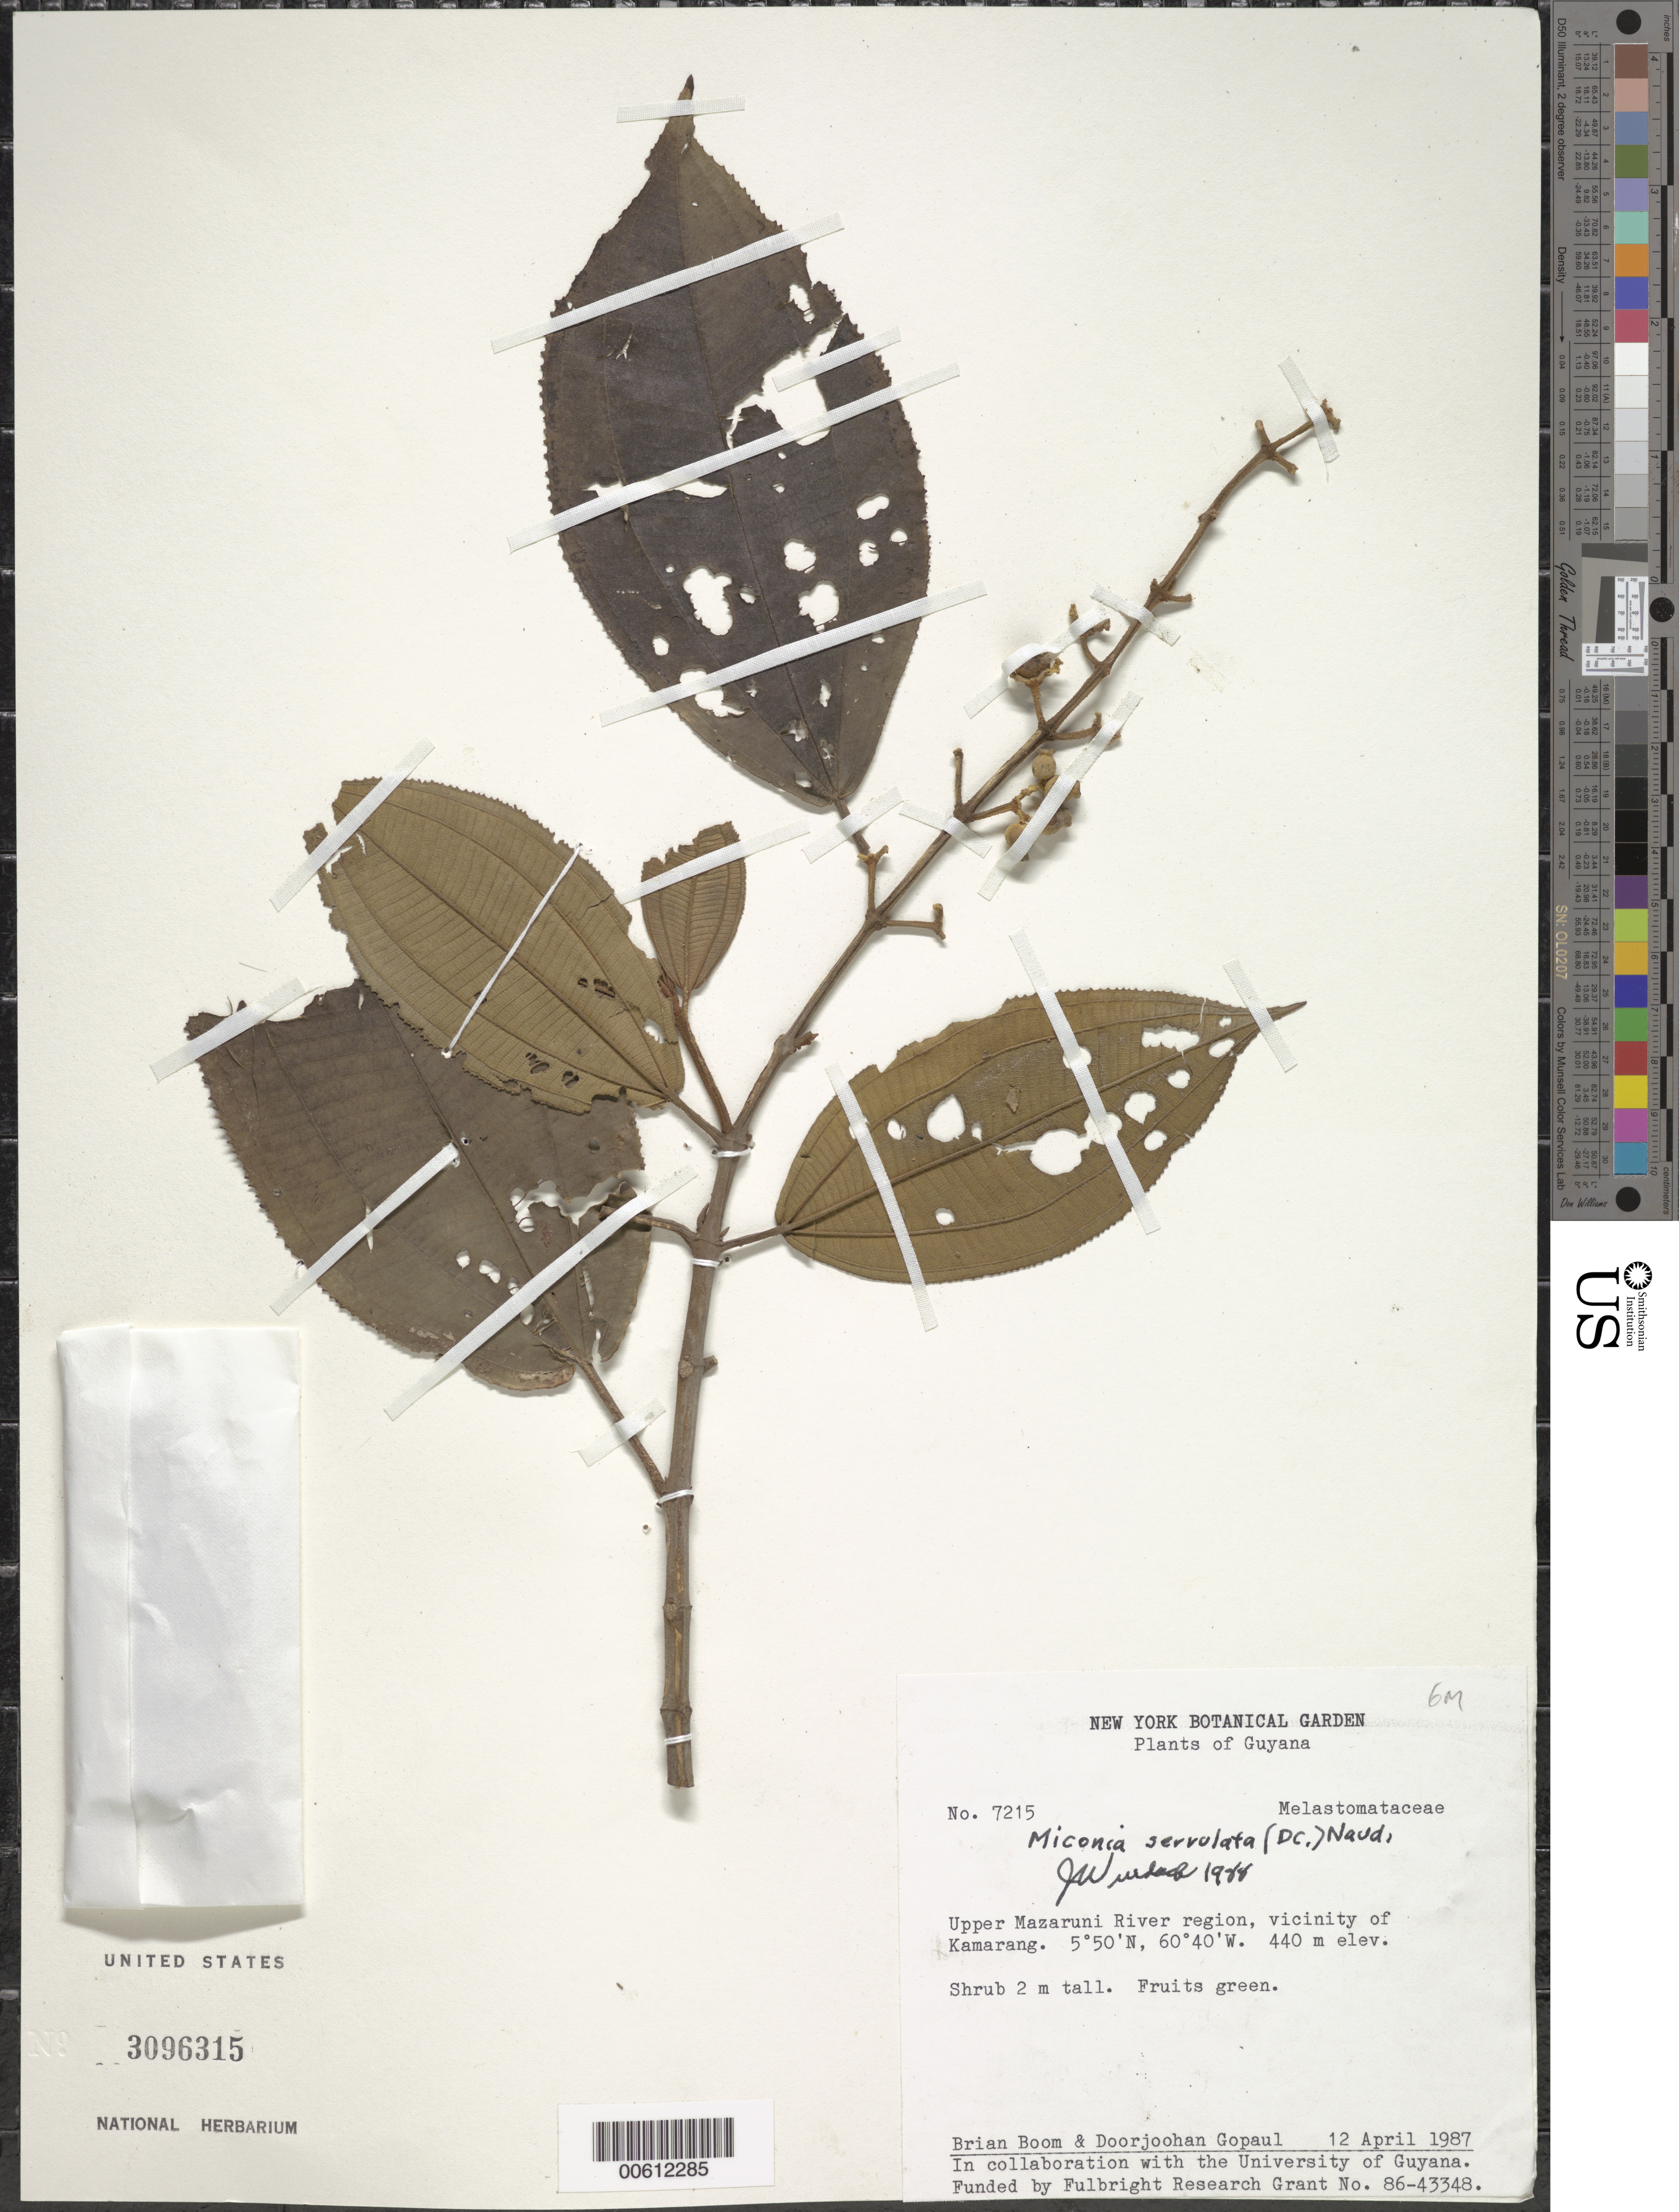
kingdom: Plantae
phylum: Tracheophyta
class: Magnoliopsida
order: Myrtales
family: Melastomataceae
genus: Miconia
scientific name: Miconia serrulata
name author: (DC.) Naudin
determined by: Wurdack, John J., (US), US (UNITED STATES)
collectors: B. M. Boom & D. Gopaul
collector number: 7215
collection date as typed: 12-Apr-87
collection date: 1987-04-12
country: Guyana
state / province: Cuyuni-Mazaruni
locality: Kamarang vic., upper Mazaruni R.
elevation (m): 440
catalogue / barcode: US 3096315